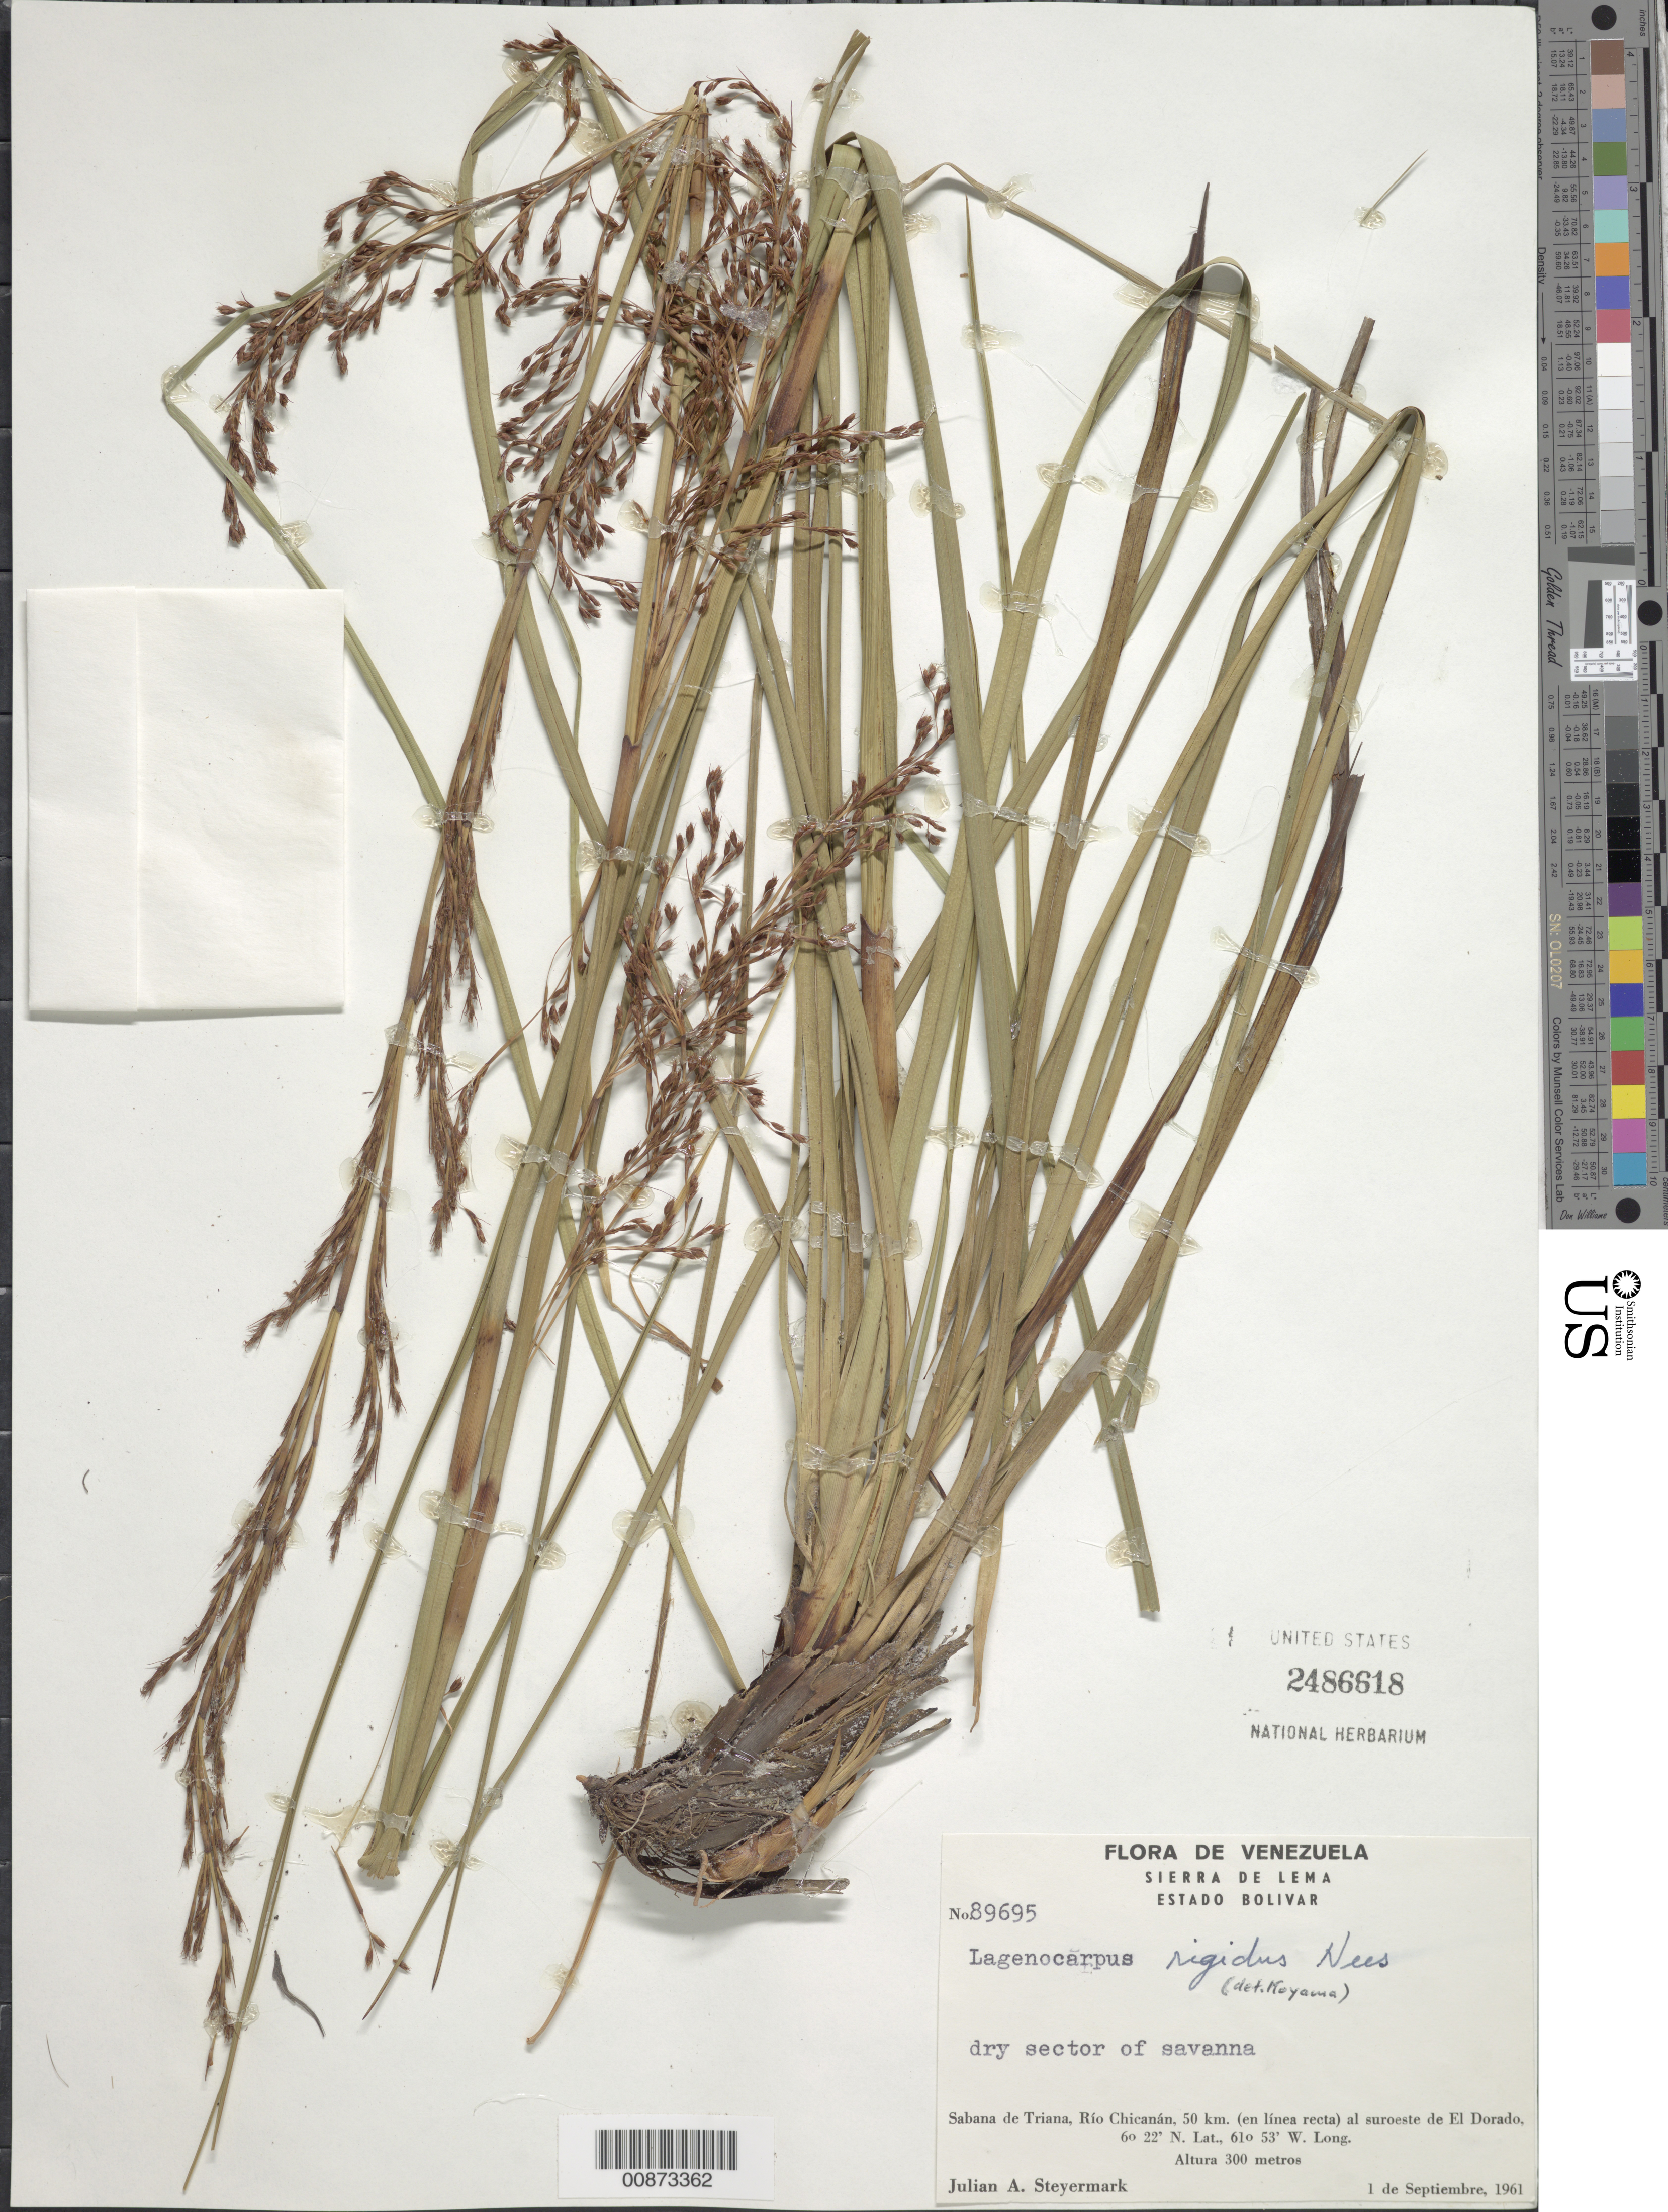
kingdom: Plantae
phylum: Tracheophyta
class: Liliopsida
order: Poales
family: Cyperaceae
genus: Lagenocarpus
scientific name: Lagenocarpus rigidus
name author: (Kunth) Nees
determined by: Koyama, Tetsuo M.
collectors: J. Steyermark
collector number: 89695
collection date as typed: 1-Sep-61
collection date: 1961-09-01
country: Venezuela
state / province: Bolívar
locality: Sabana de Triana, Río Chicanán, 50 km (in línea recta) al SW de El Dorado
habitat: Dry section of savanna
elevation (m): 300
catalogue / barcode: US 2486618